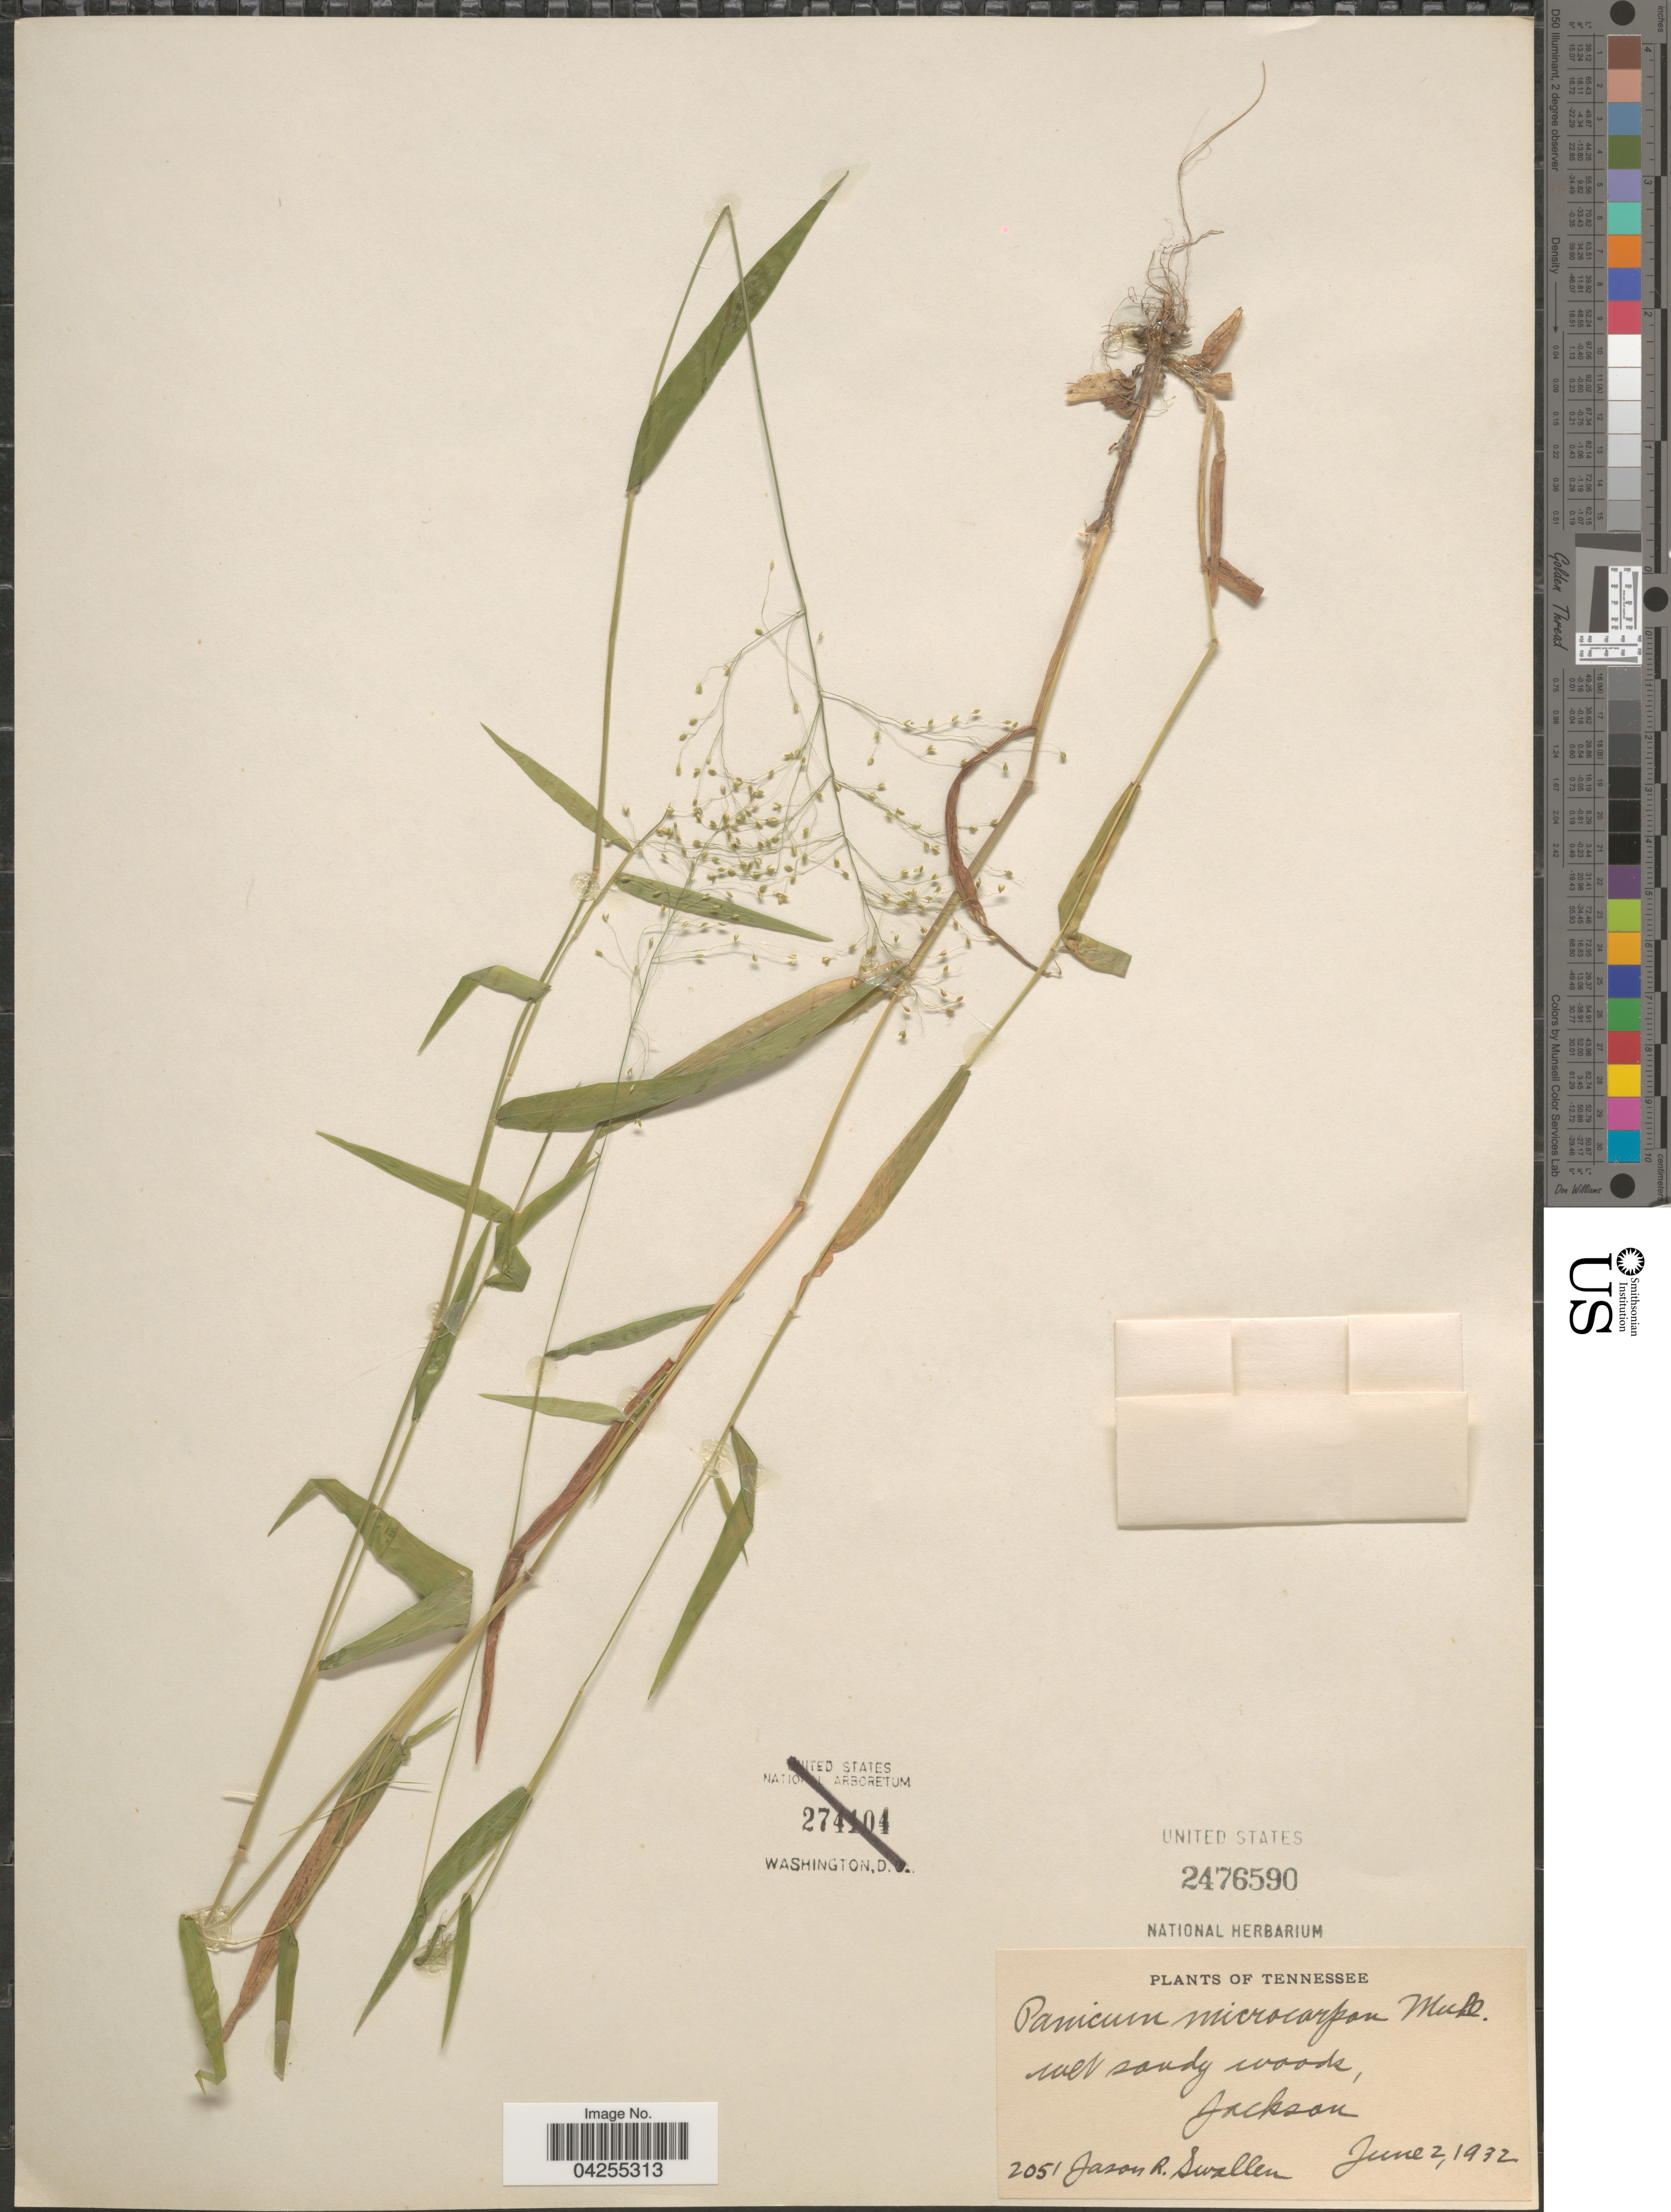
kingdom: Plantae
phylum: Tracheophyta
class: Liliopsida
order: Poales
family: Poaceae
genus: Dichanthelium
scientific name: Dichanthelium dichotomum var. dichotomum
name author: (L.) Gould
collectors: J. R. Swallen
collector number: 2051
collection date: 1932-06-02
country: United States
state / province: Tennessee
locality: Wet sandy woods, Jackson.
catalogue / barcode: US 2476590